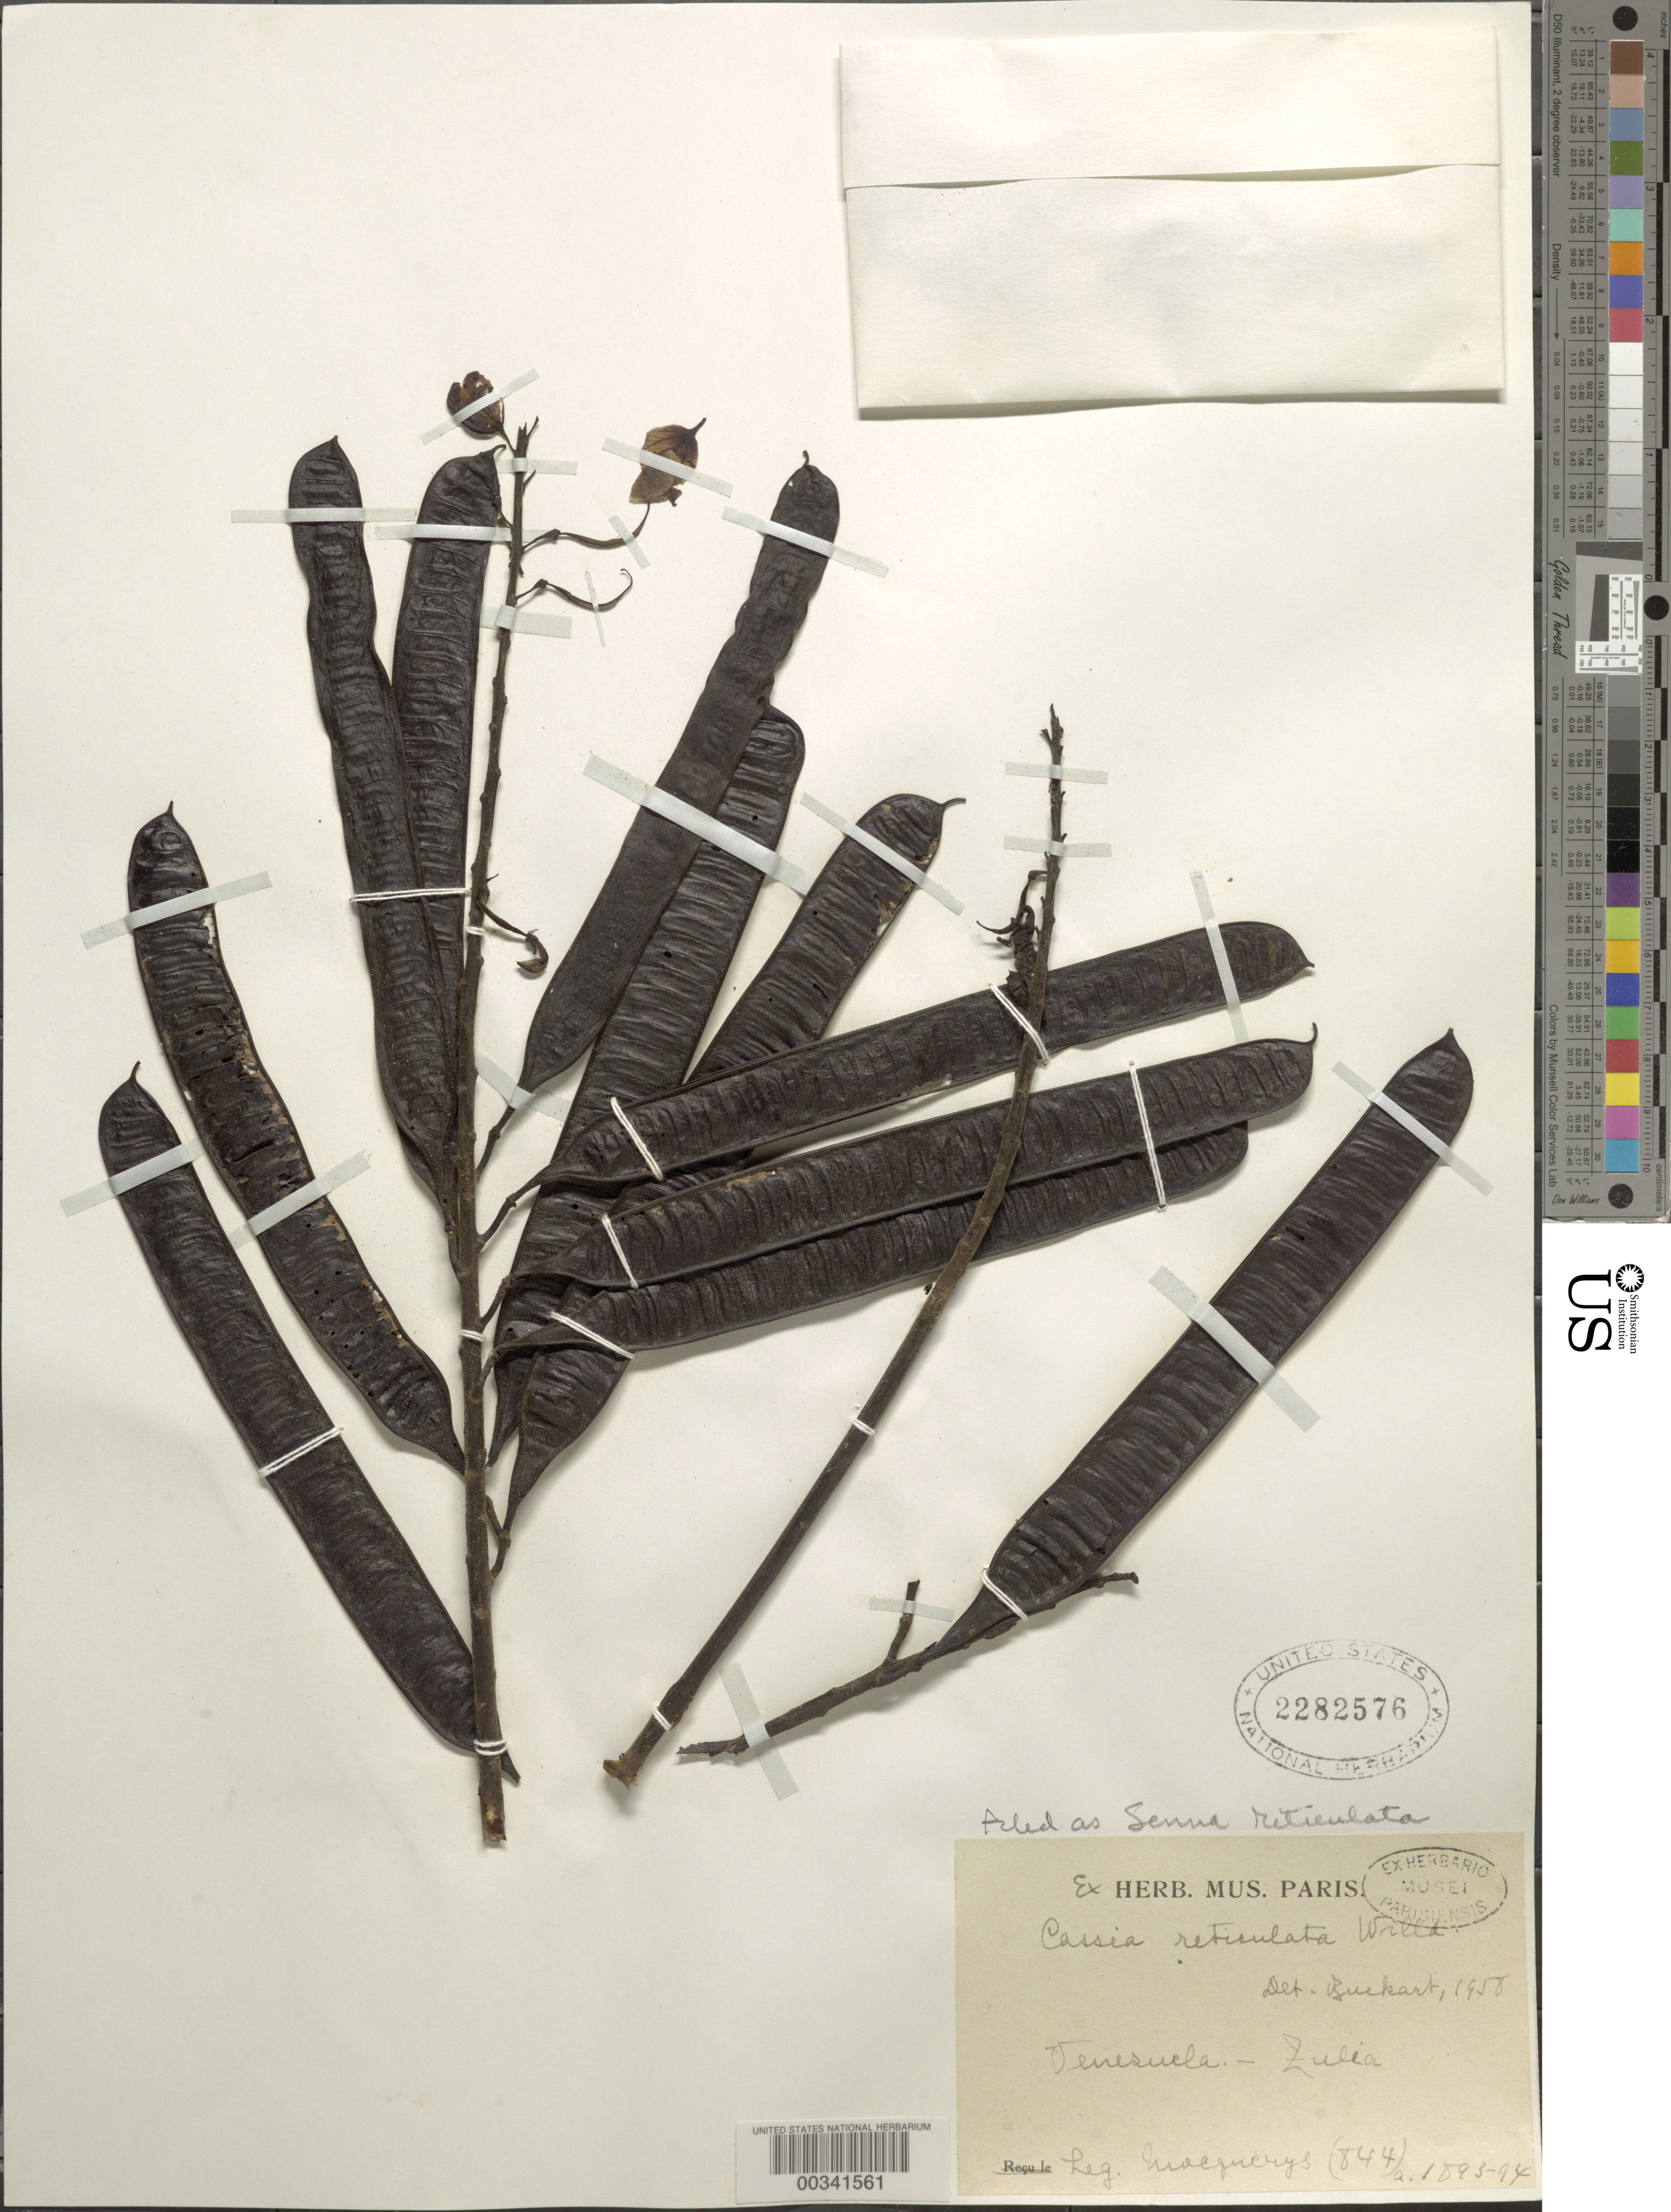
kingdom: Plantae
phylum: Tracheophyta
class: Magnoliopsida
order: Fabales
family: Fabaceae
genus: Senna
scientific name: Senna reticulata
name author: (Willd.) H.S. Irwin & Barneby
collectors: A. Mocquerys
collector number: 844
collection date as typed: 1893 to -- -- 1894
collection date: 1893/1894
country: Venezuela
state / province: Zulia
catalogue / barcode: US 2282576